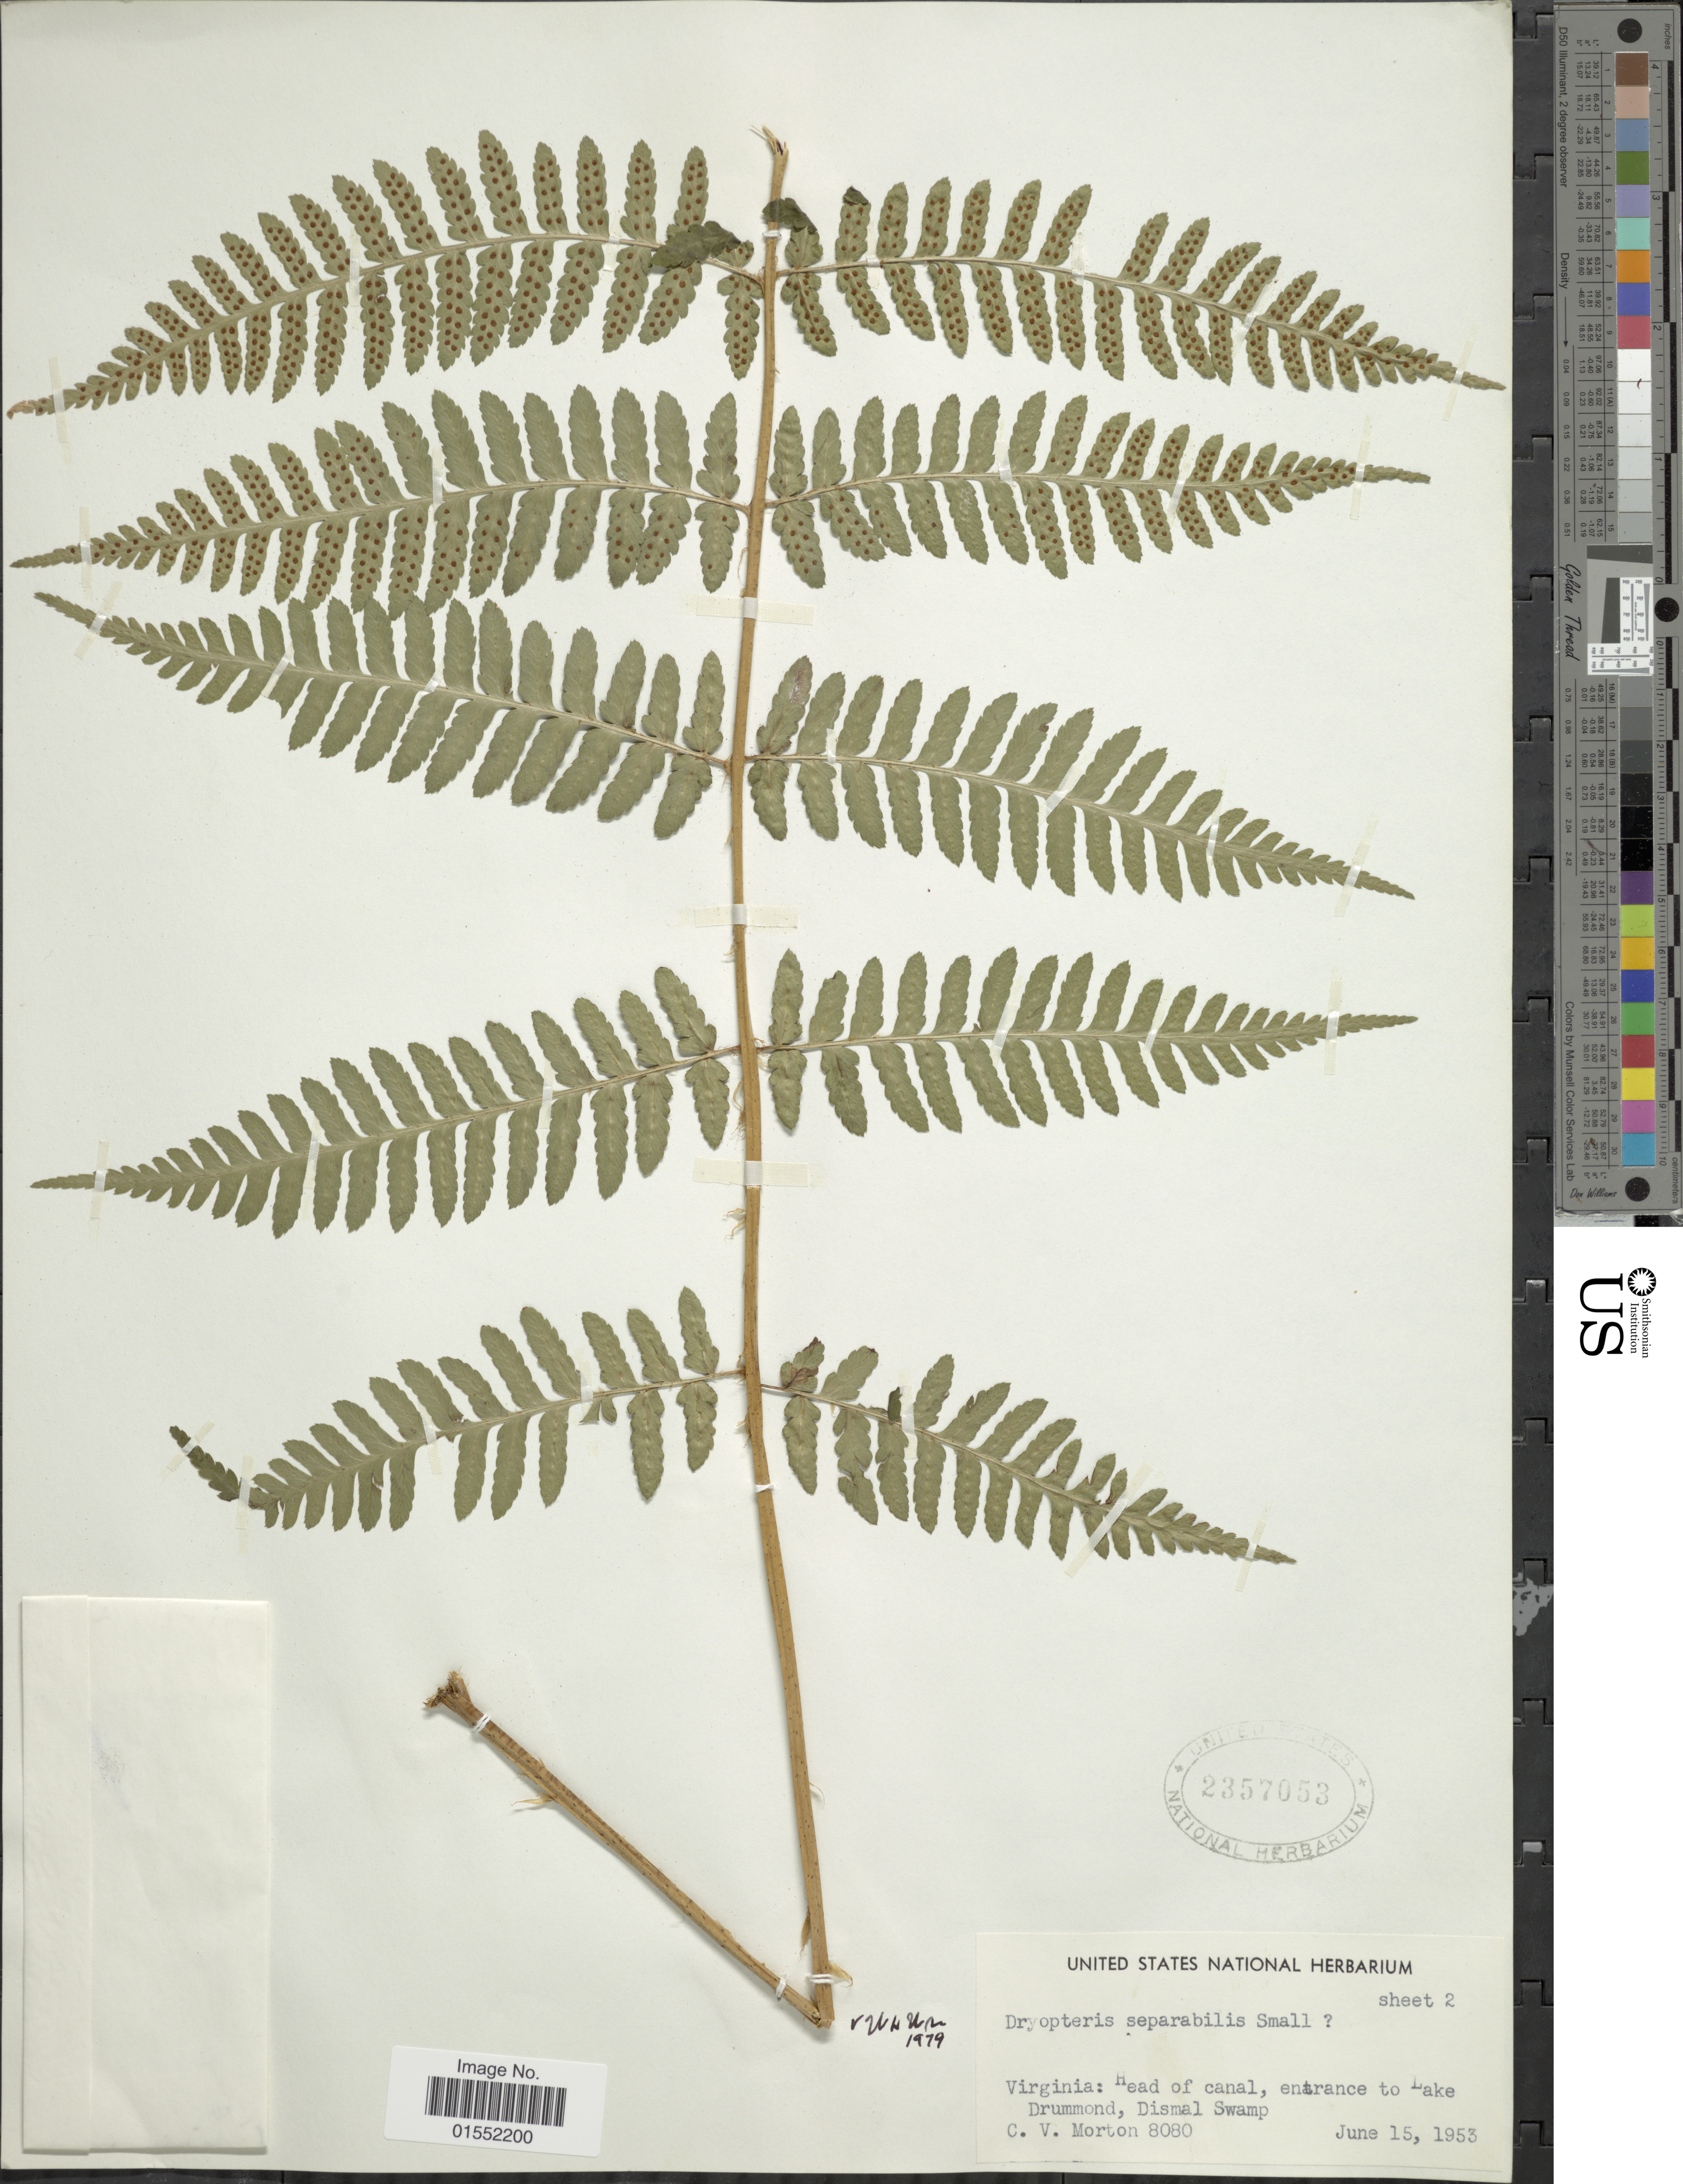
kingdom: Plantae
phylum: Tracheophyta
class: Polypodiopsida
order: Polypodiales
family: Dryopteridaceae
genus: Dryopteris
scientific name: Dryopteris x separabilis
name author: Small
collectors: C. V. Morton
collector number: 8080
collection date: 1953-06-15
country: United States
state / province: Virginia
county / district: City of Suffolk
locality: Head of canal, entrance to Lake Drummond, Dismal Swamp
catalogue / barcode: US 2357053